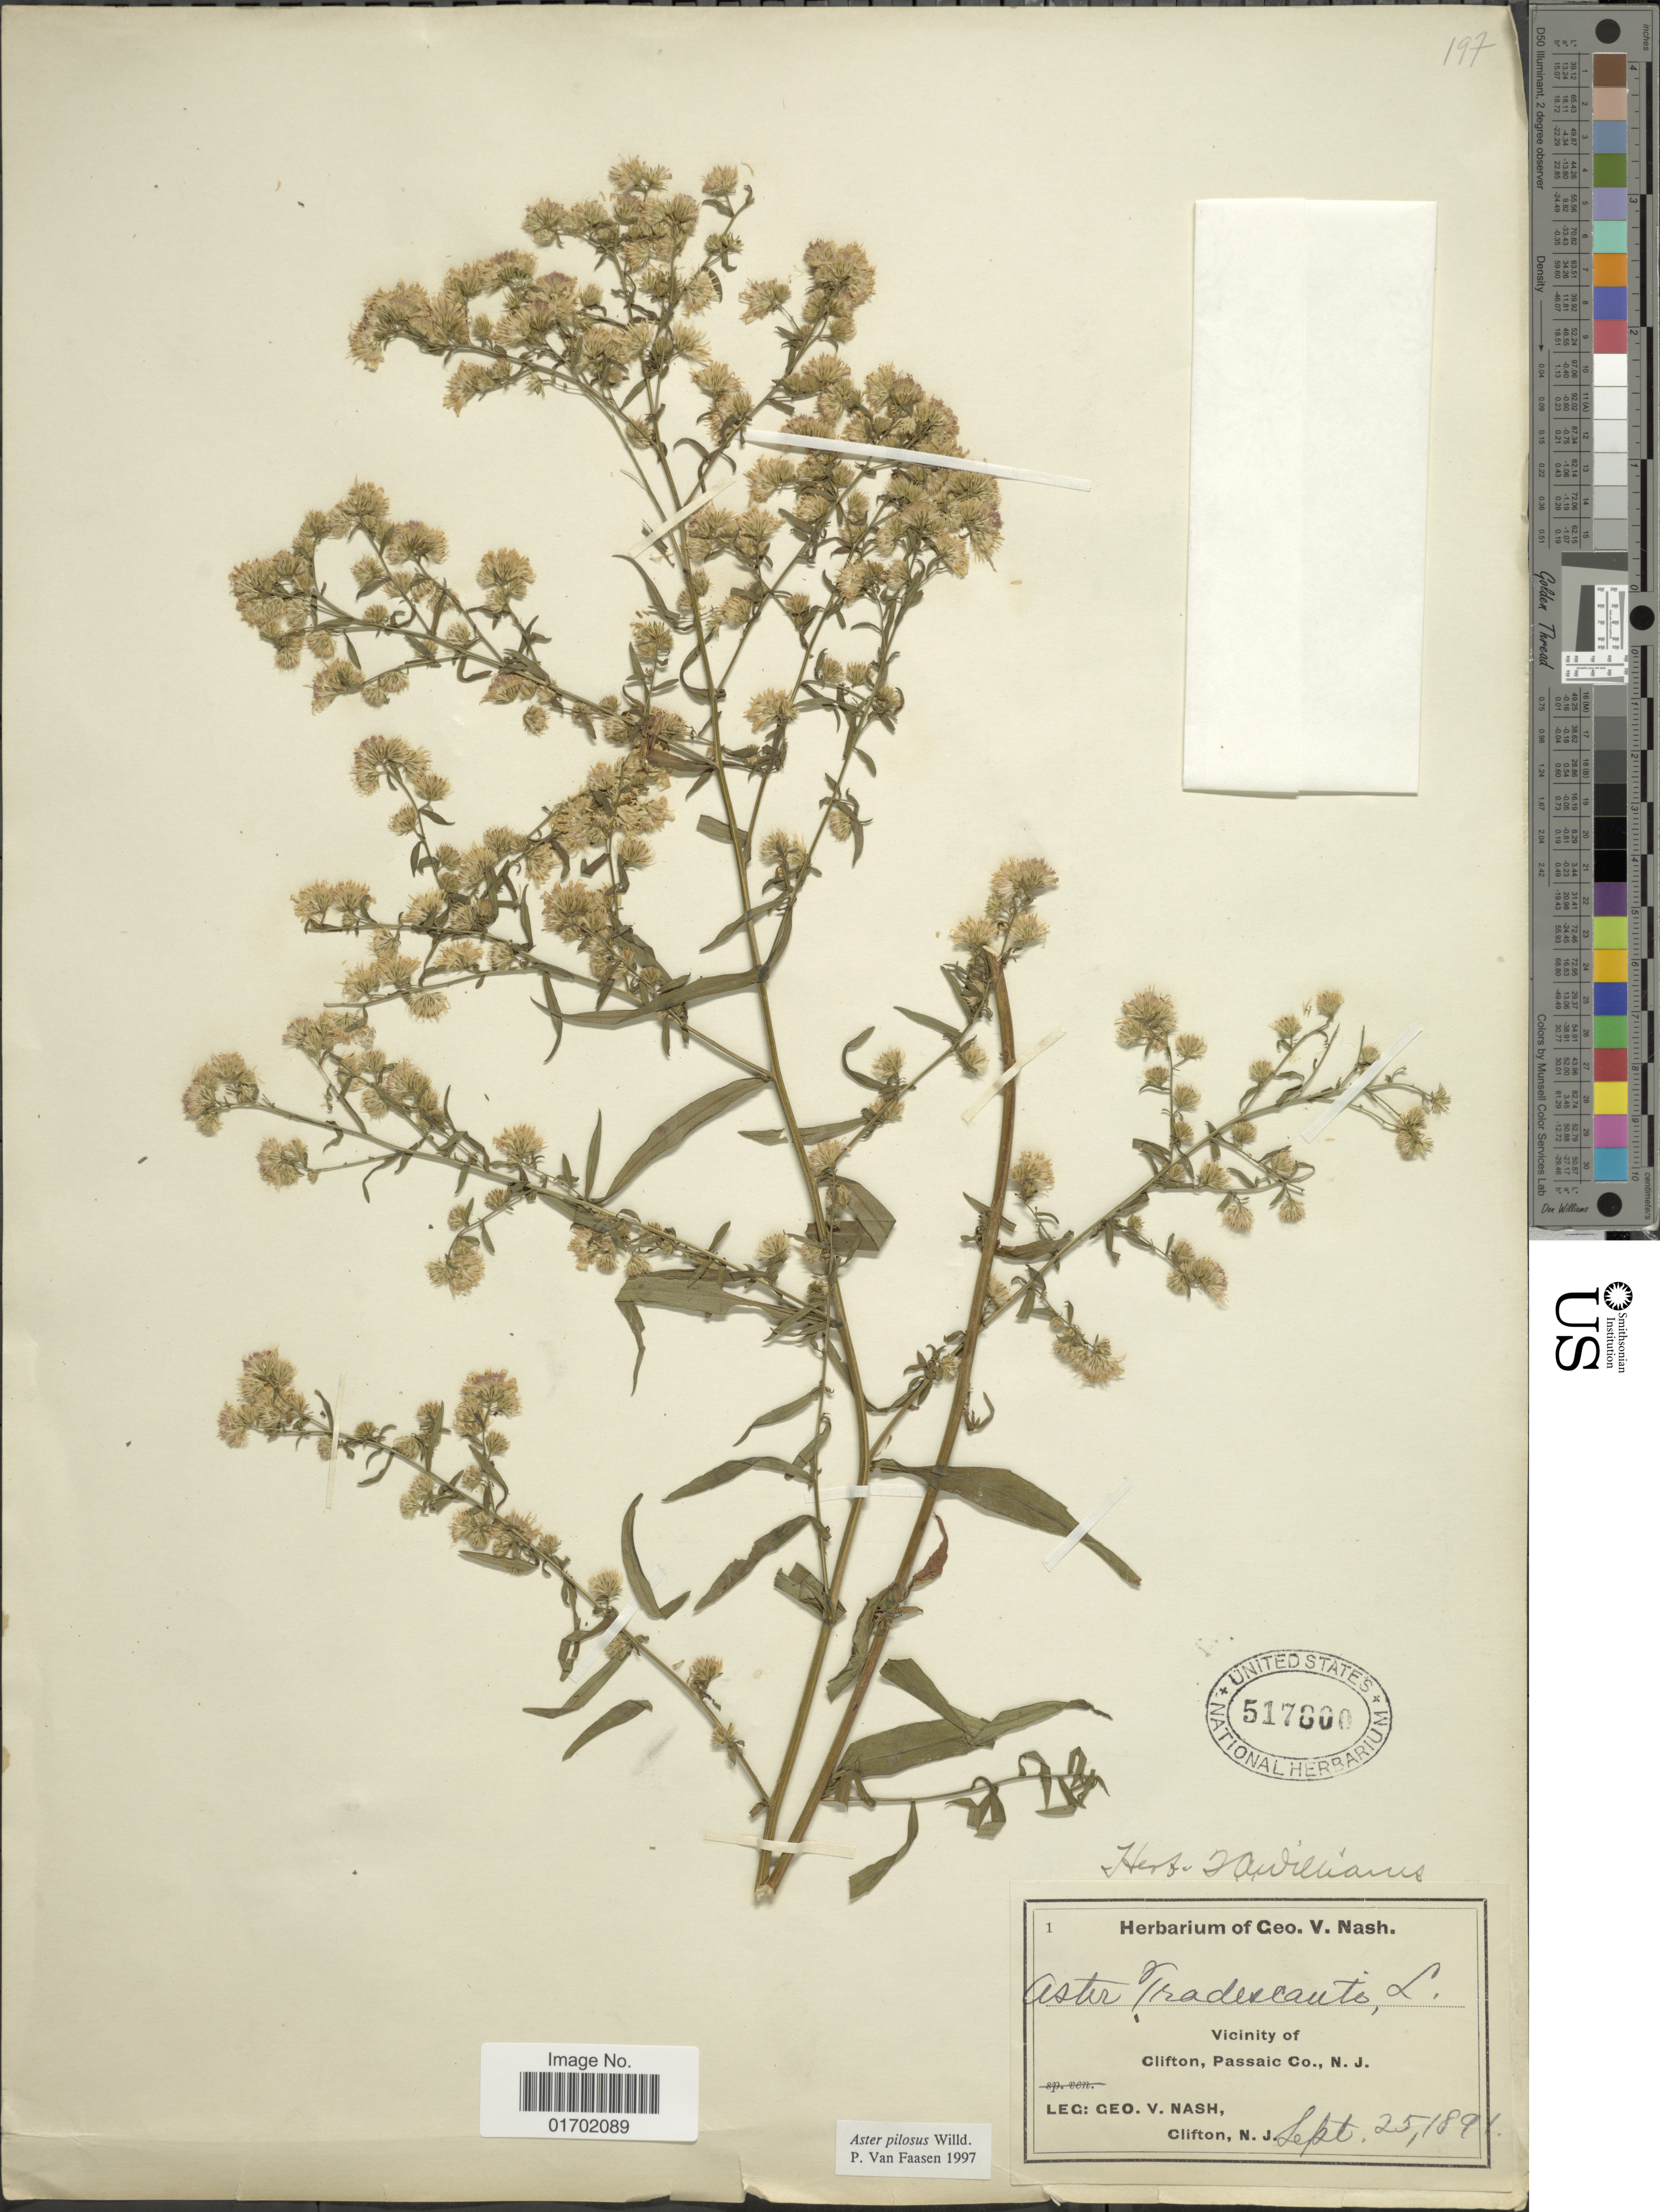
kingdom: Plantae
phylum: Tracheophyta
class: Magnoliopsida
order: Asterales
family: Asteraceae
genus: Symphyotrichum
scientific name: Symphyotrichum pilosum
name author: (Willd.) G.L. Nesom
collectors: G. V. Nash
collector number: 1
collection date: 1891-09-25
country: United States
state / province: New Jersey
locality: Vicinity of Clifton, Passaic Co., N. J.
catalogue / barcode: US 517800